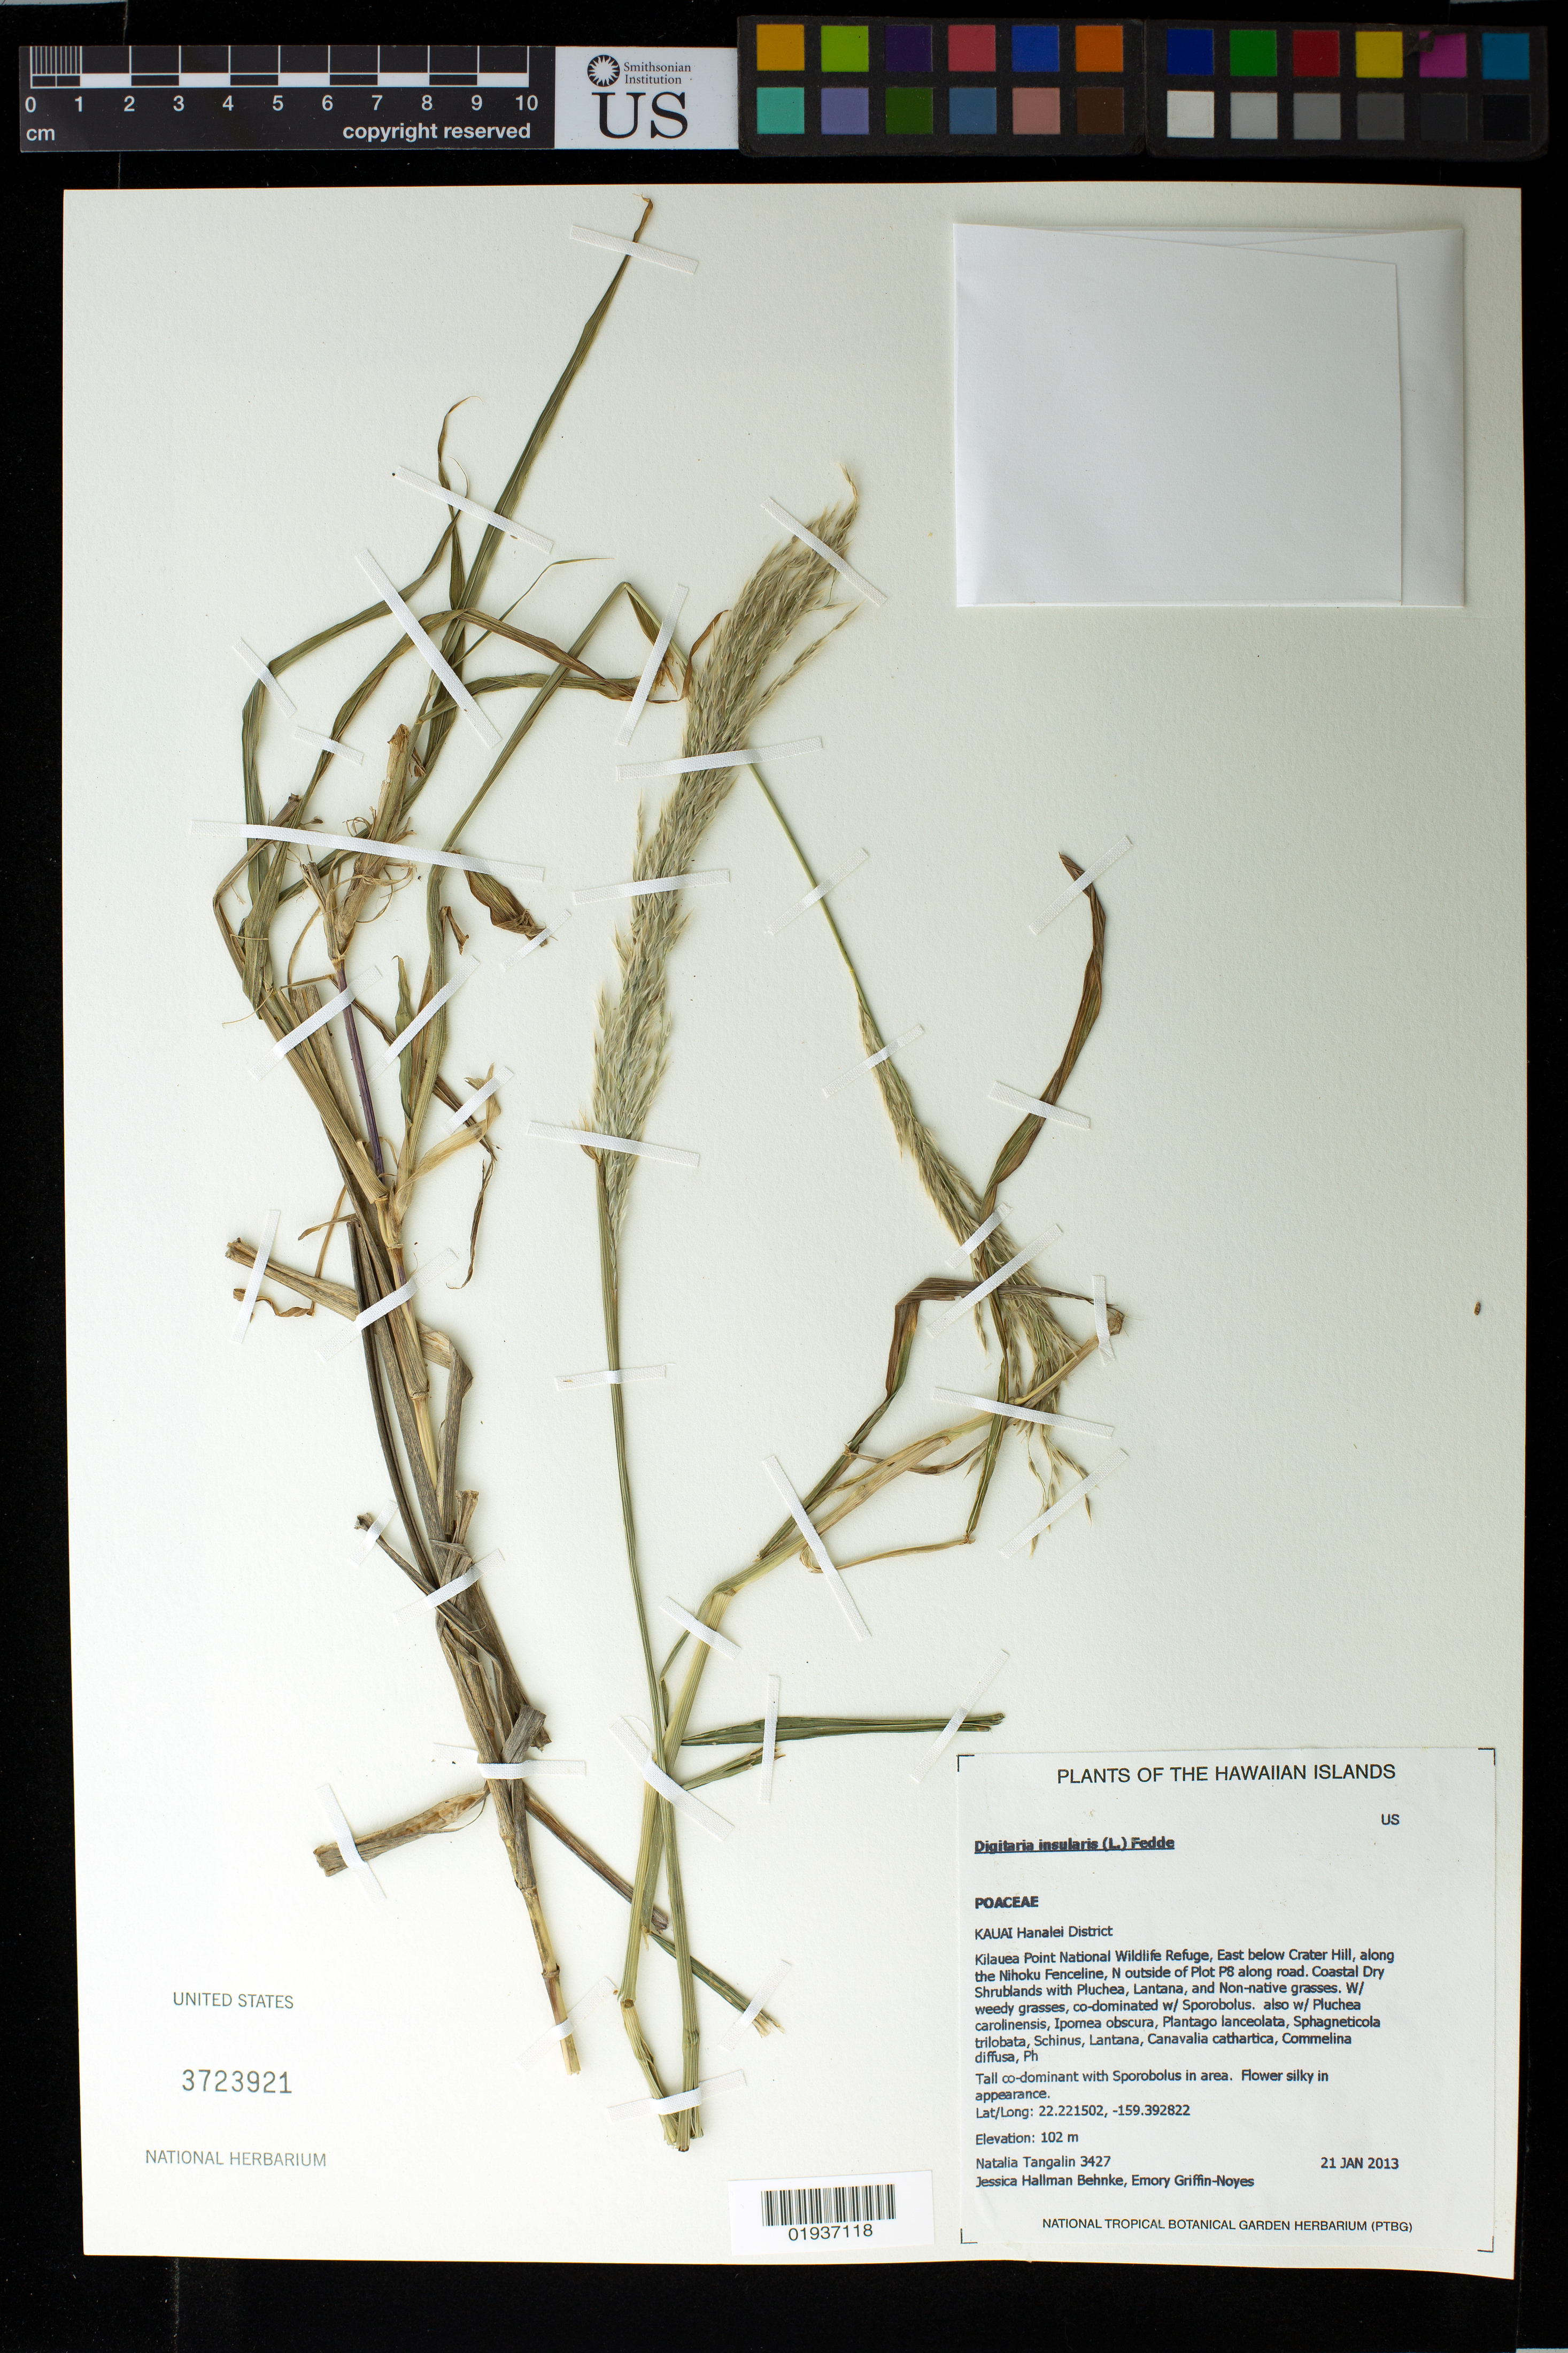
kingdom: Plantae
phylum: Tracheophyta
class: Liliopsida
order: Poales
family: Poaceae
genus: Digitaria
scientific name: Digitaria insularis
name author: (L.) Fedde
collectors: N. Tangalin, J. Behnke & E. Griffin-Noyes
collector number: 3427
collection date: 2013-01-21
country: United States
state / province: Hawaii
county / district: Kauai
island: Kaua'i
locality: Hanalei District,Kilauea Point National Wildlife Refuge, East below Crater Hill, along the Nihoku Fenceline, near Plot P8 along road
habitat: Coastal dry shrublands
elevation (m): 102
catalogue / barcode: US 3723921